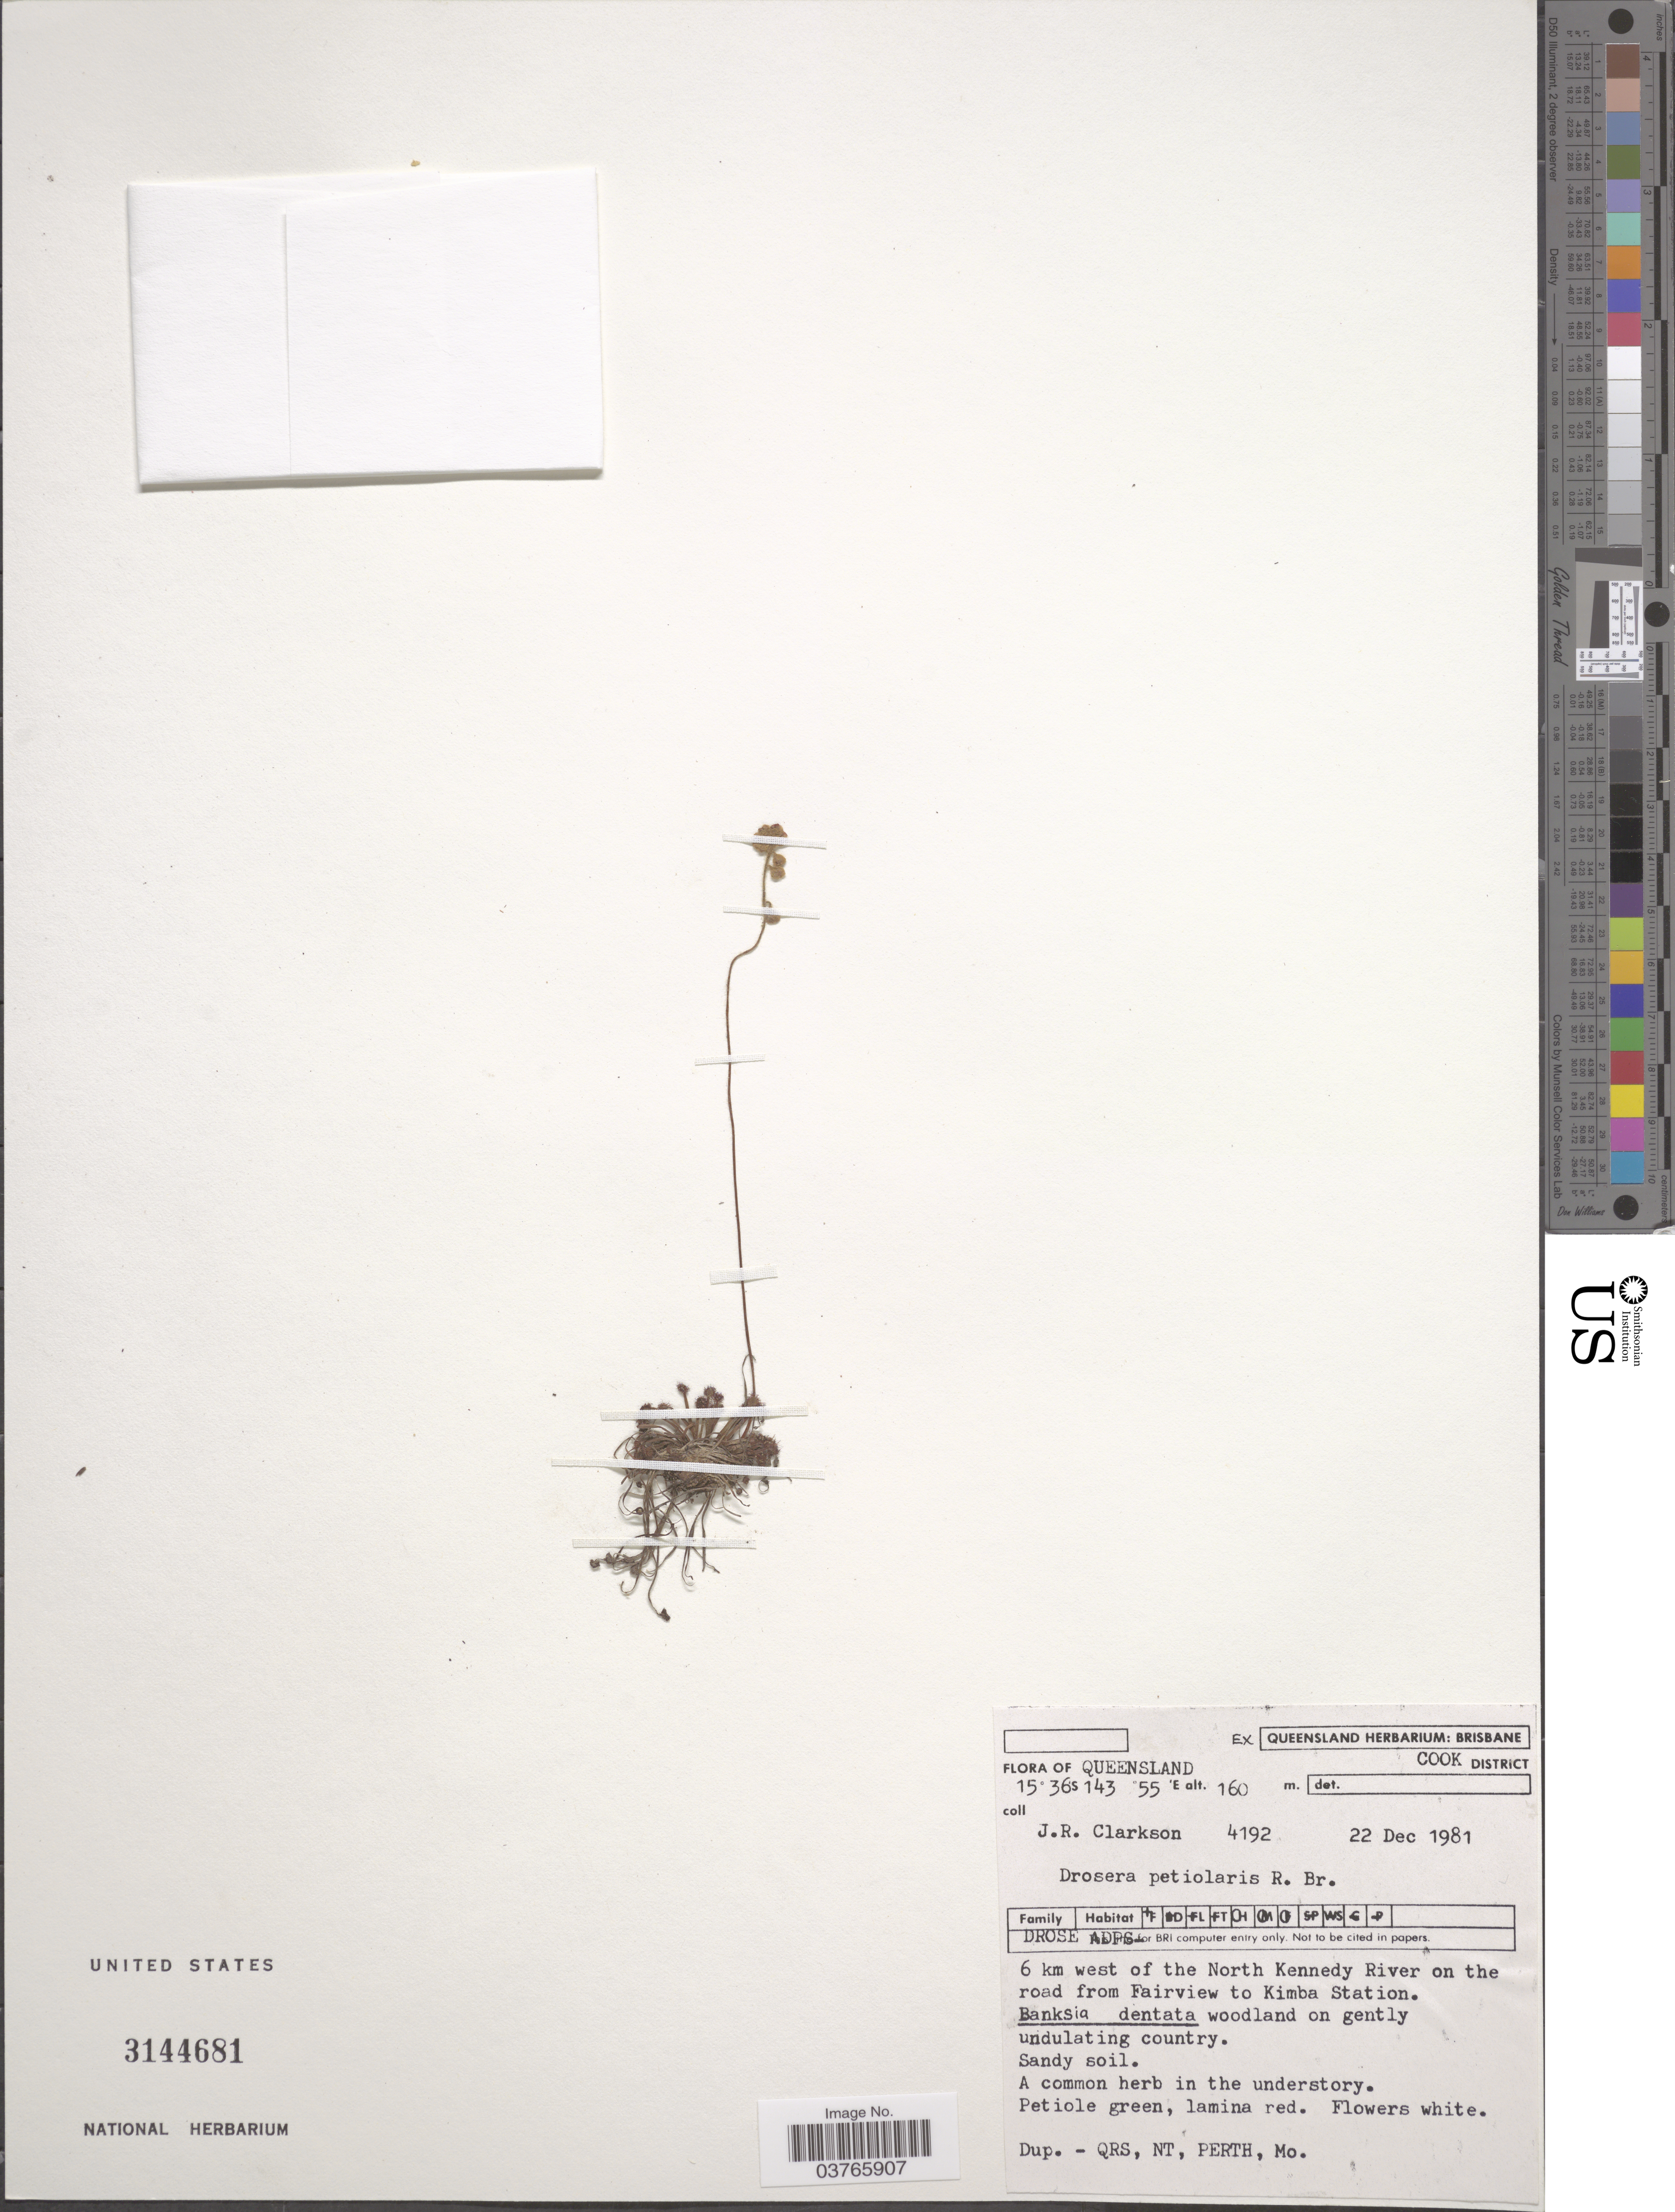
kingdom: Plantae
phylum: Tracheophyta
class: Magnoliopsida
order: Caryophyllales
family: Droseraceae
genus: Drosera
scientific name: Drosera petiolaris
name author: R. Br. ex DC.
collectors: J. Clarkson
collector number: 4192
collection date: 1981-12-22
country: Australia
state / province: Queensland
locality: Cook District. 6 km west of the North Kennedy River on the road from Fairview to Kimba Station.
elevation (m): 160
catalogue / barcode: US 3144681